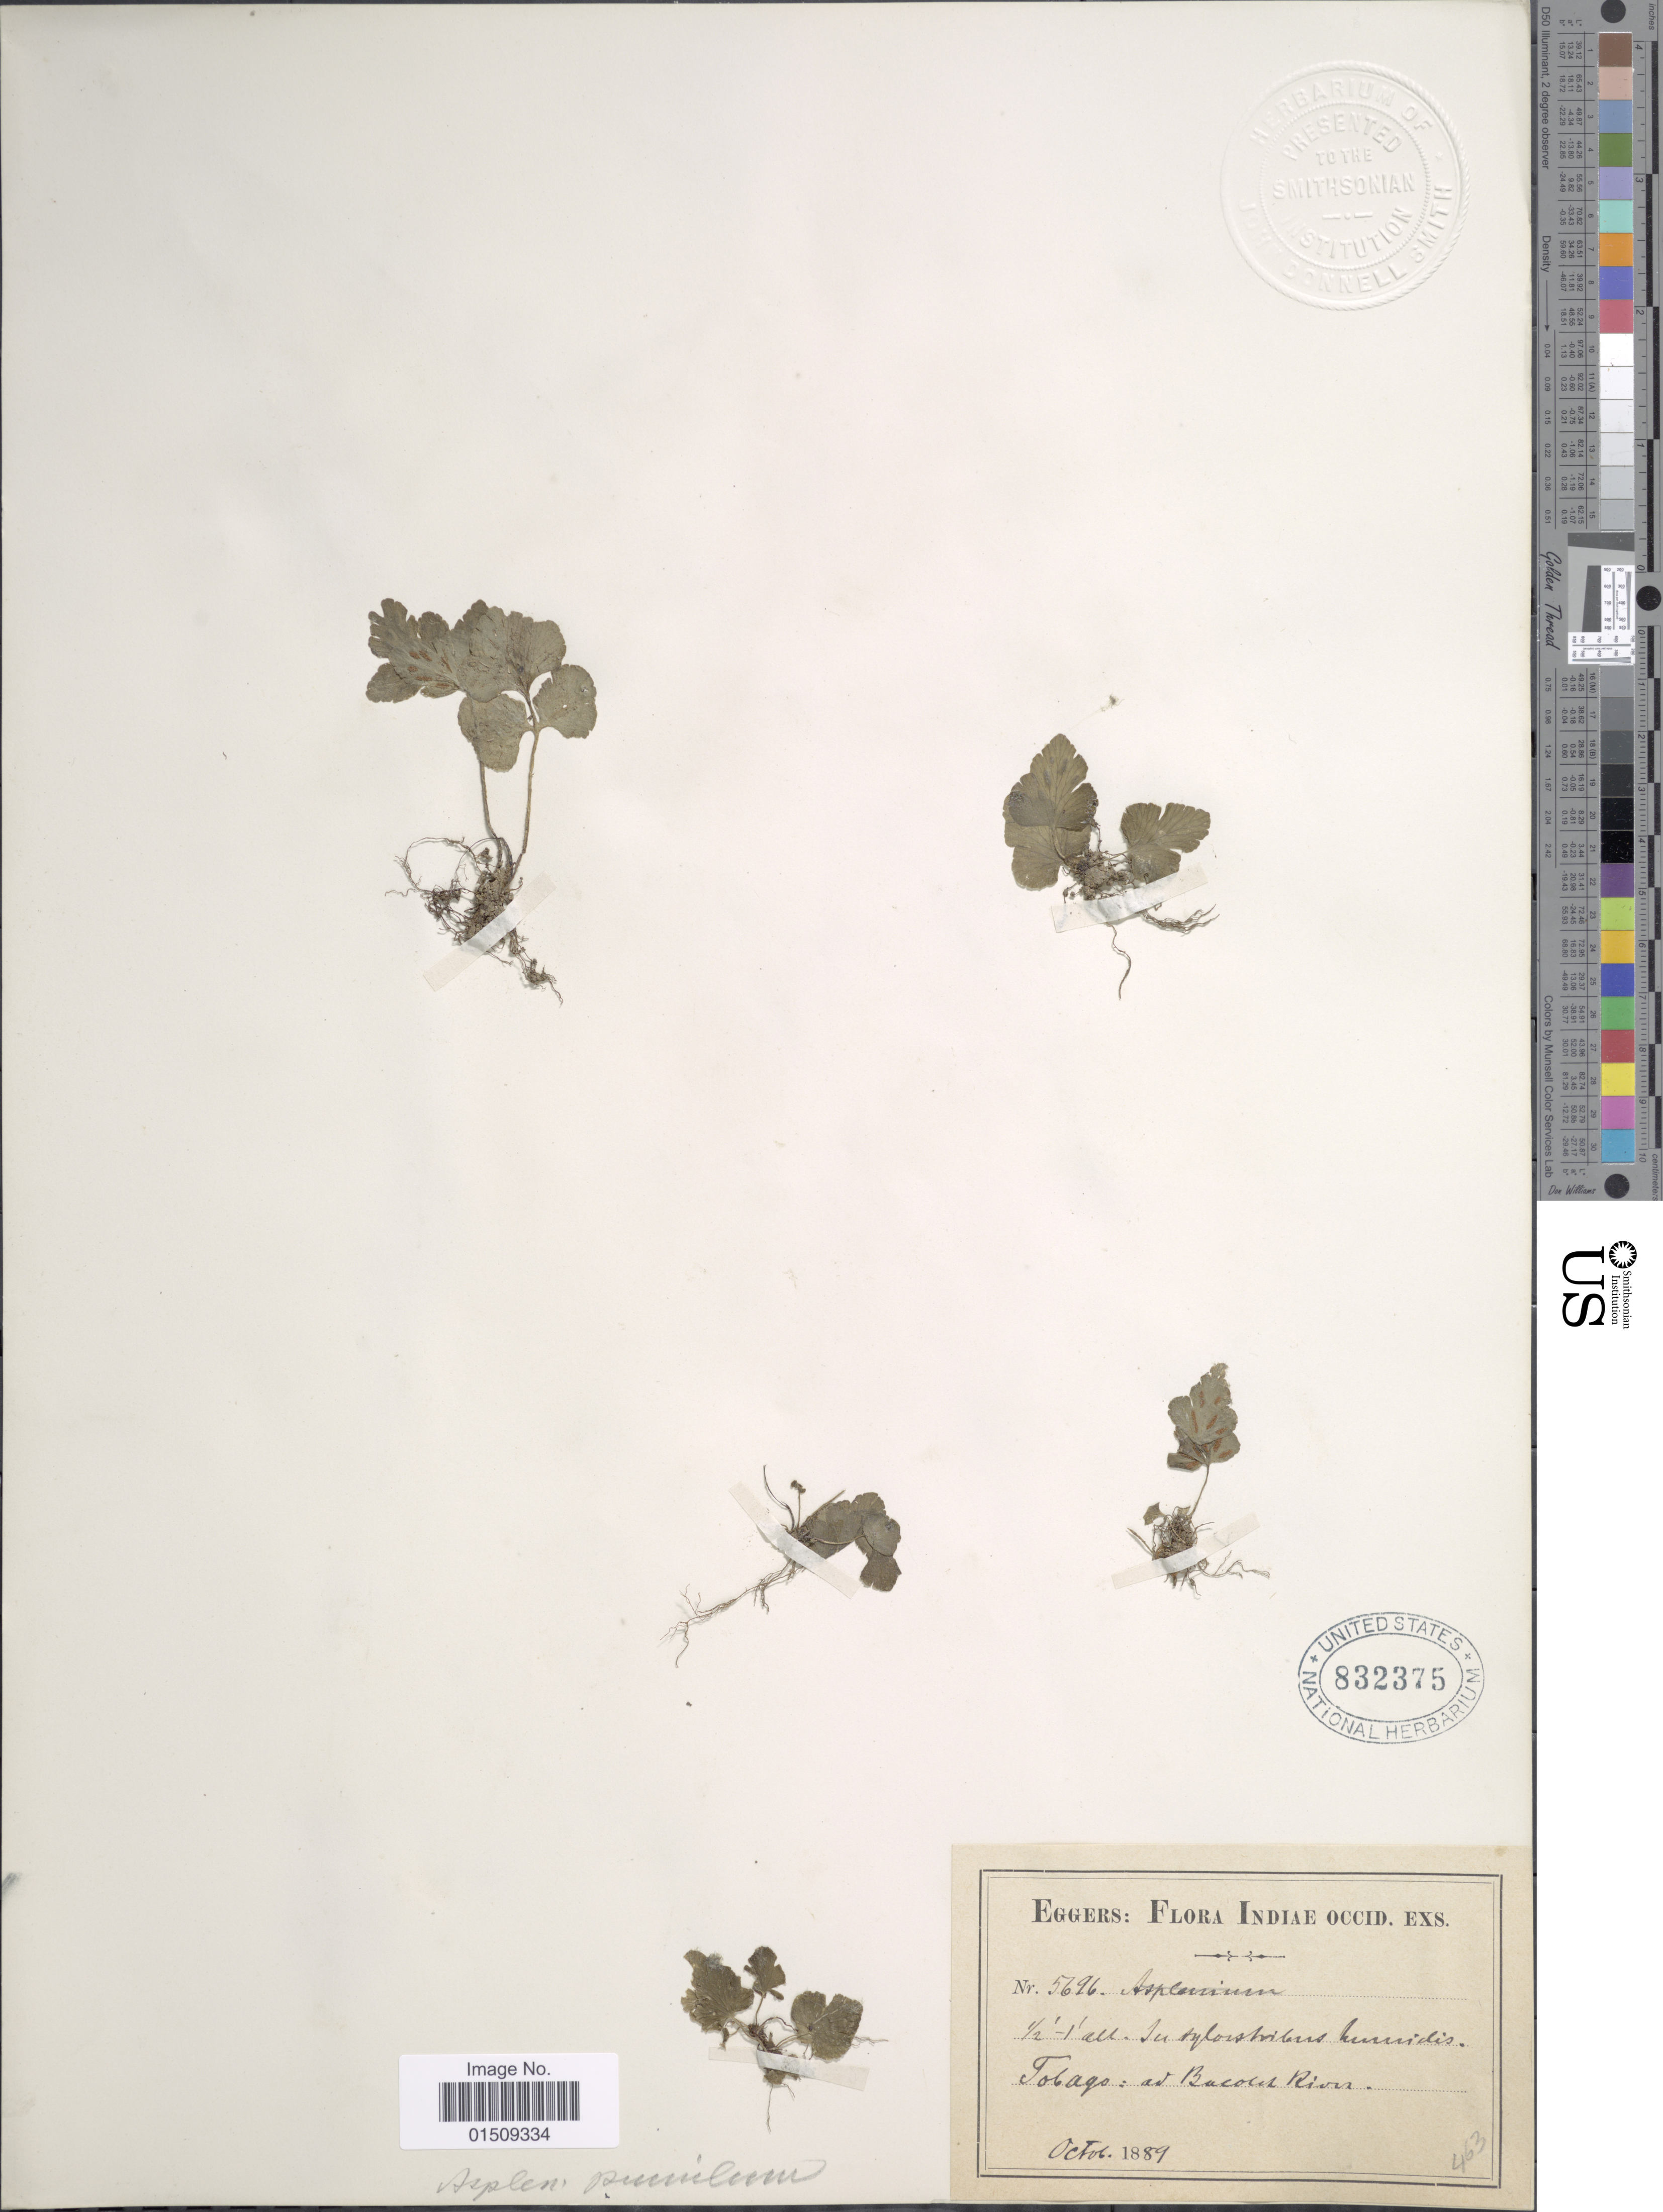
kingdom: Plantae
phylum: Tracheophyta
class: Polypodiopsida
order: Polypodiales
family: Aspleniaceae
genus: Asplenium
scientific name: Asplenium pumilum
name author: Sw.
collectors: -. Eggers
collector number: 5696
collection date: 1889-10-06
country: Trinidad and Tobago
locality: Tobago: ad Bacolet River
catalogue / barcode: US 832375